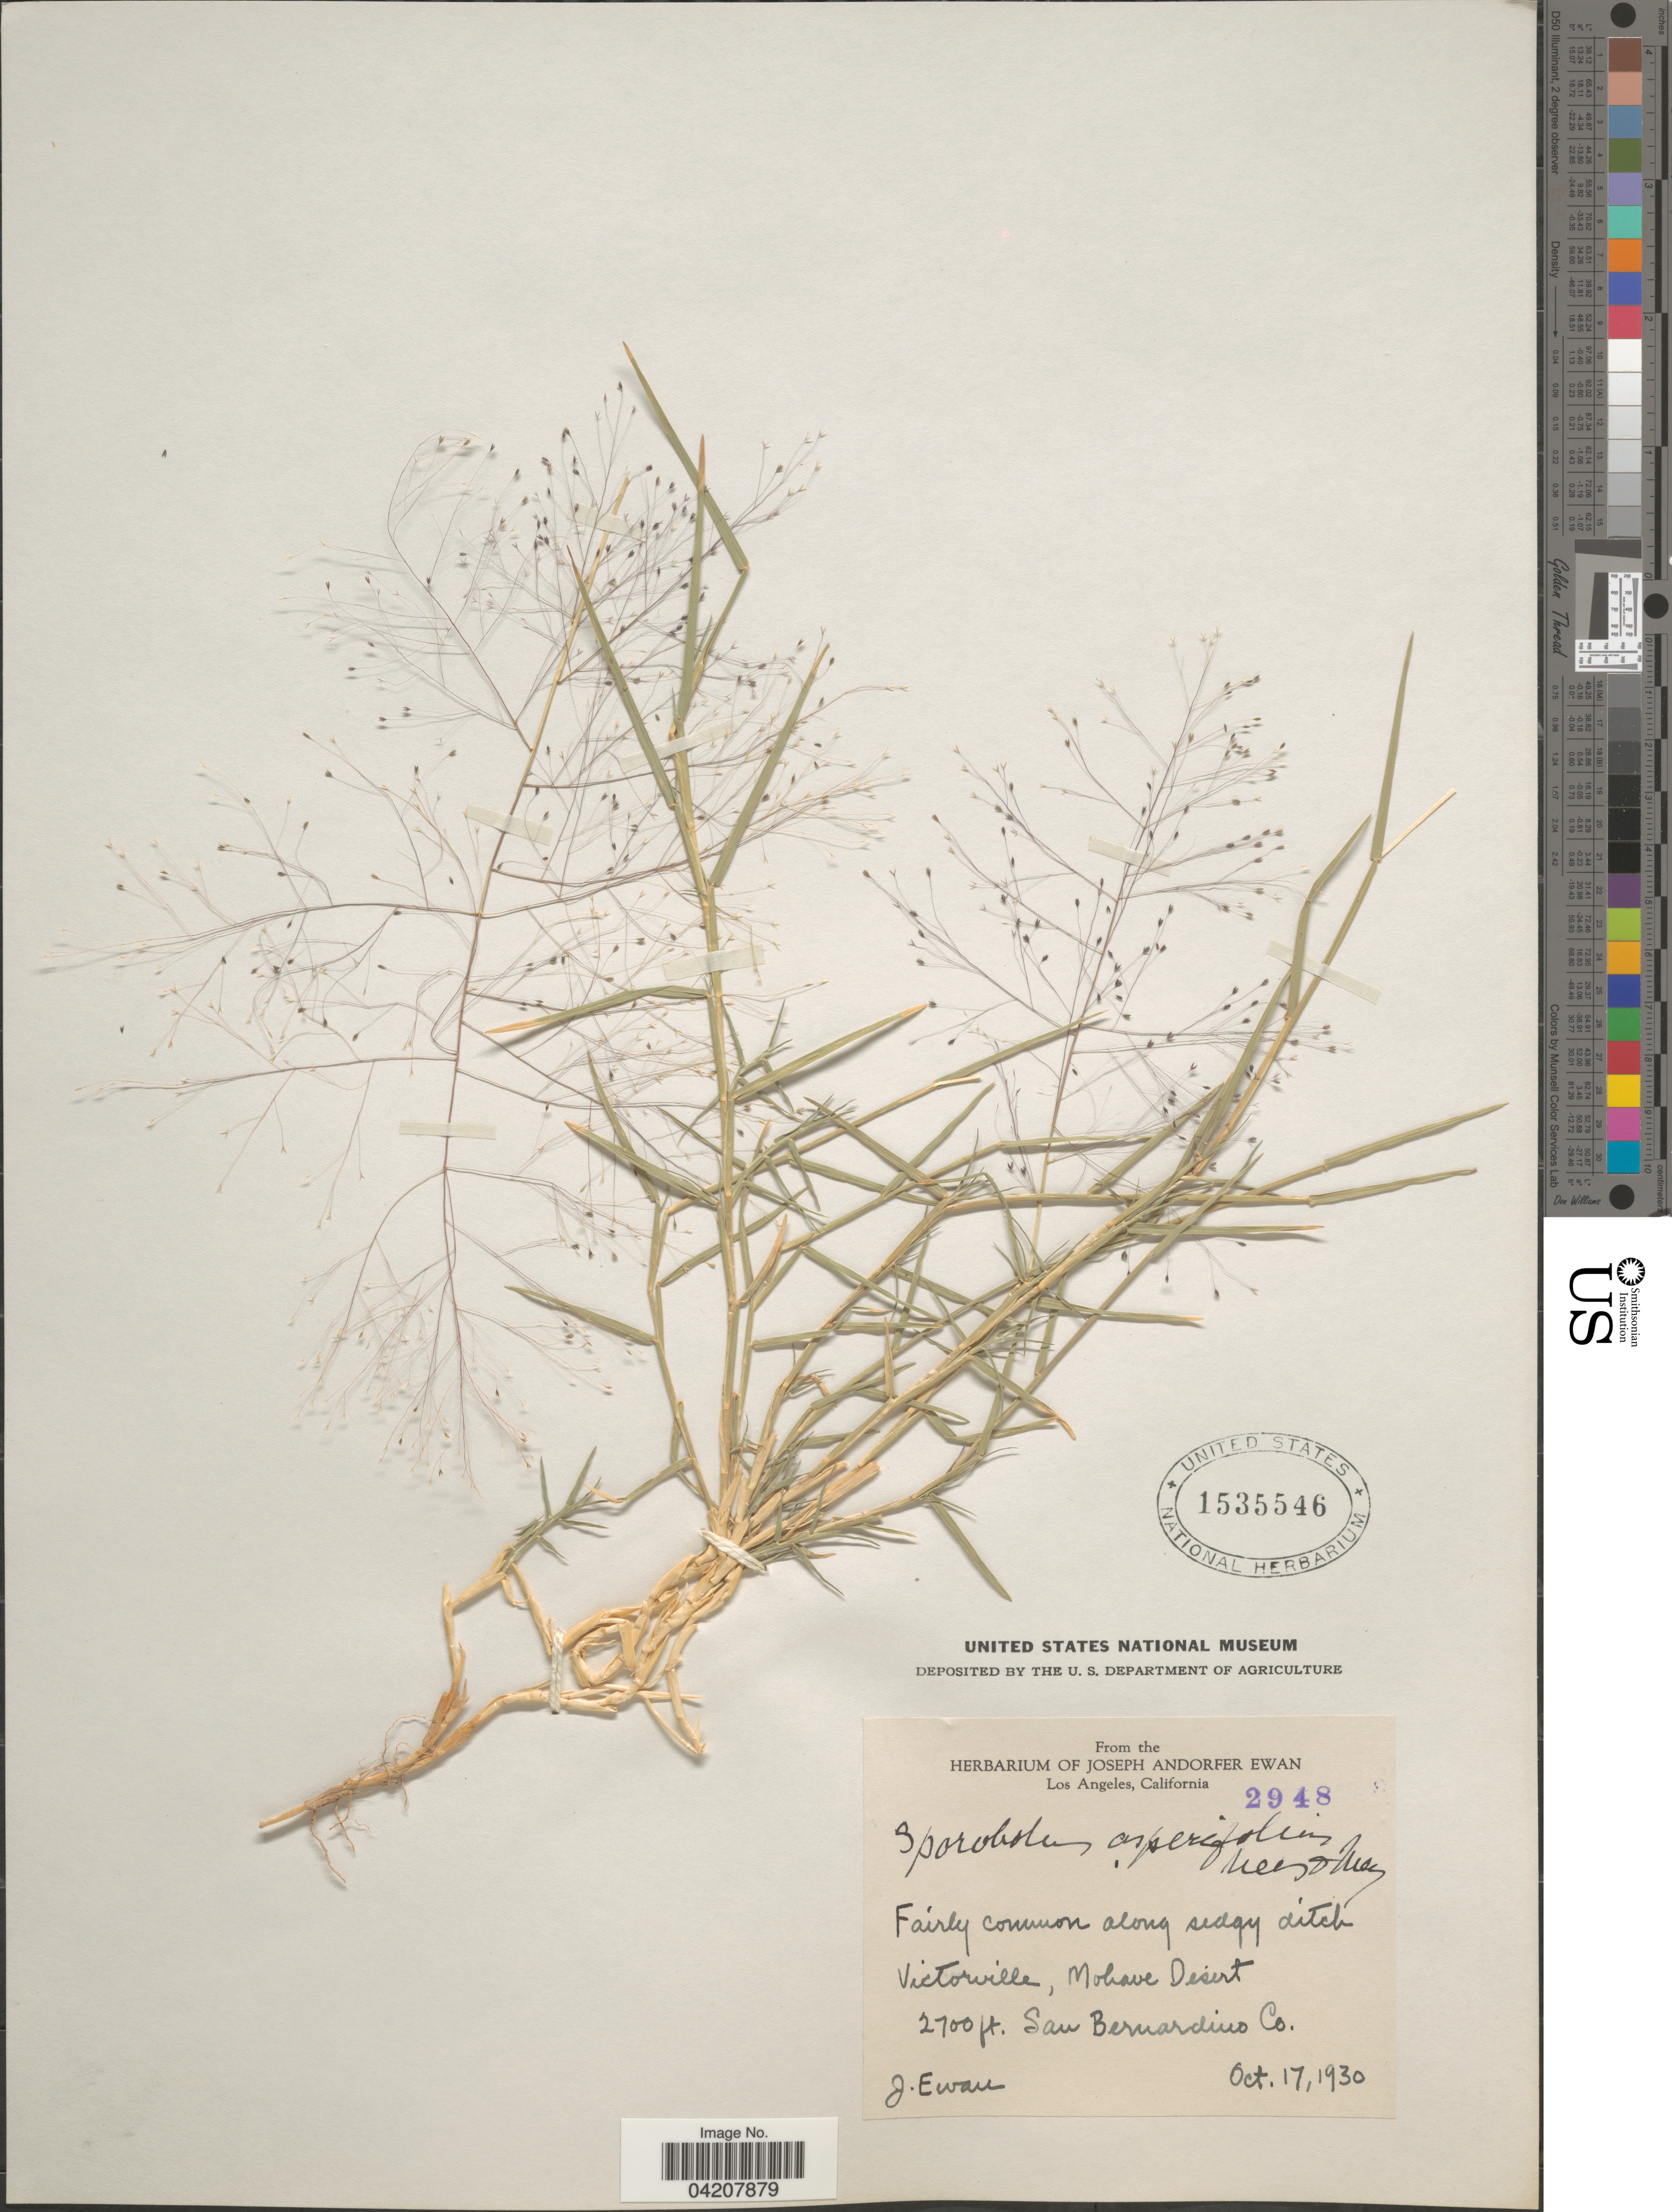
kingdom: Plantae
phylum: Tracheophyta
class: Liliopsida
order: Poales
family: Poaceae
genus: Muhlenbergia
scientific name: Muhlenbergia asperifolia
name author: (Nees & Meyen ex Trin.) Parodi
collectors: J. A. Ewan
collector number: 2948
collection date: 1930-10-17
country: United States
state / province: California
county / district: Kern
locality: Along sedgy ditch. Victorville, Mohave Desert. San Bernardino Co.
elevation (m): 823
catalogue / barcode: US 1535546